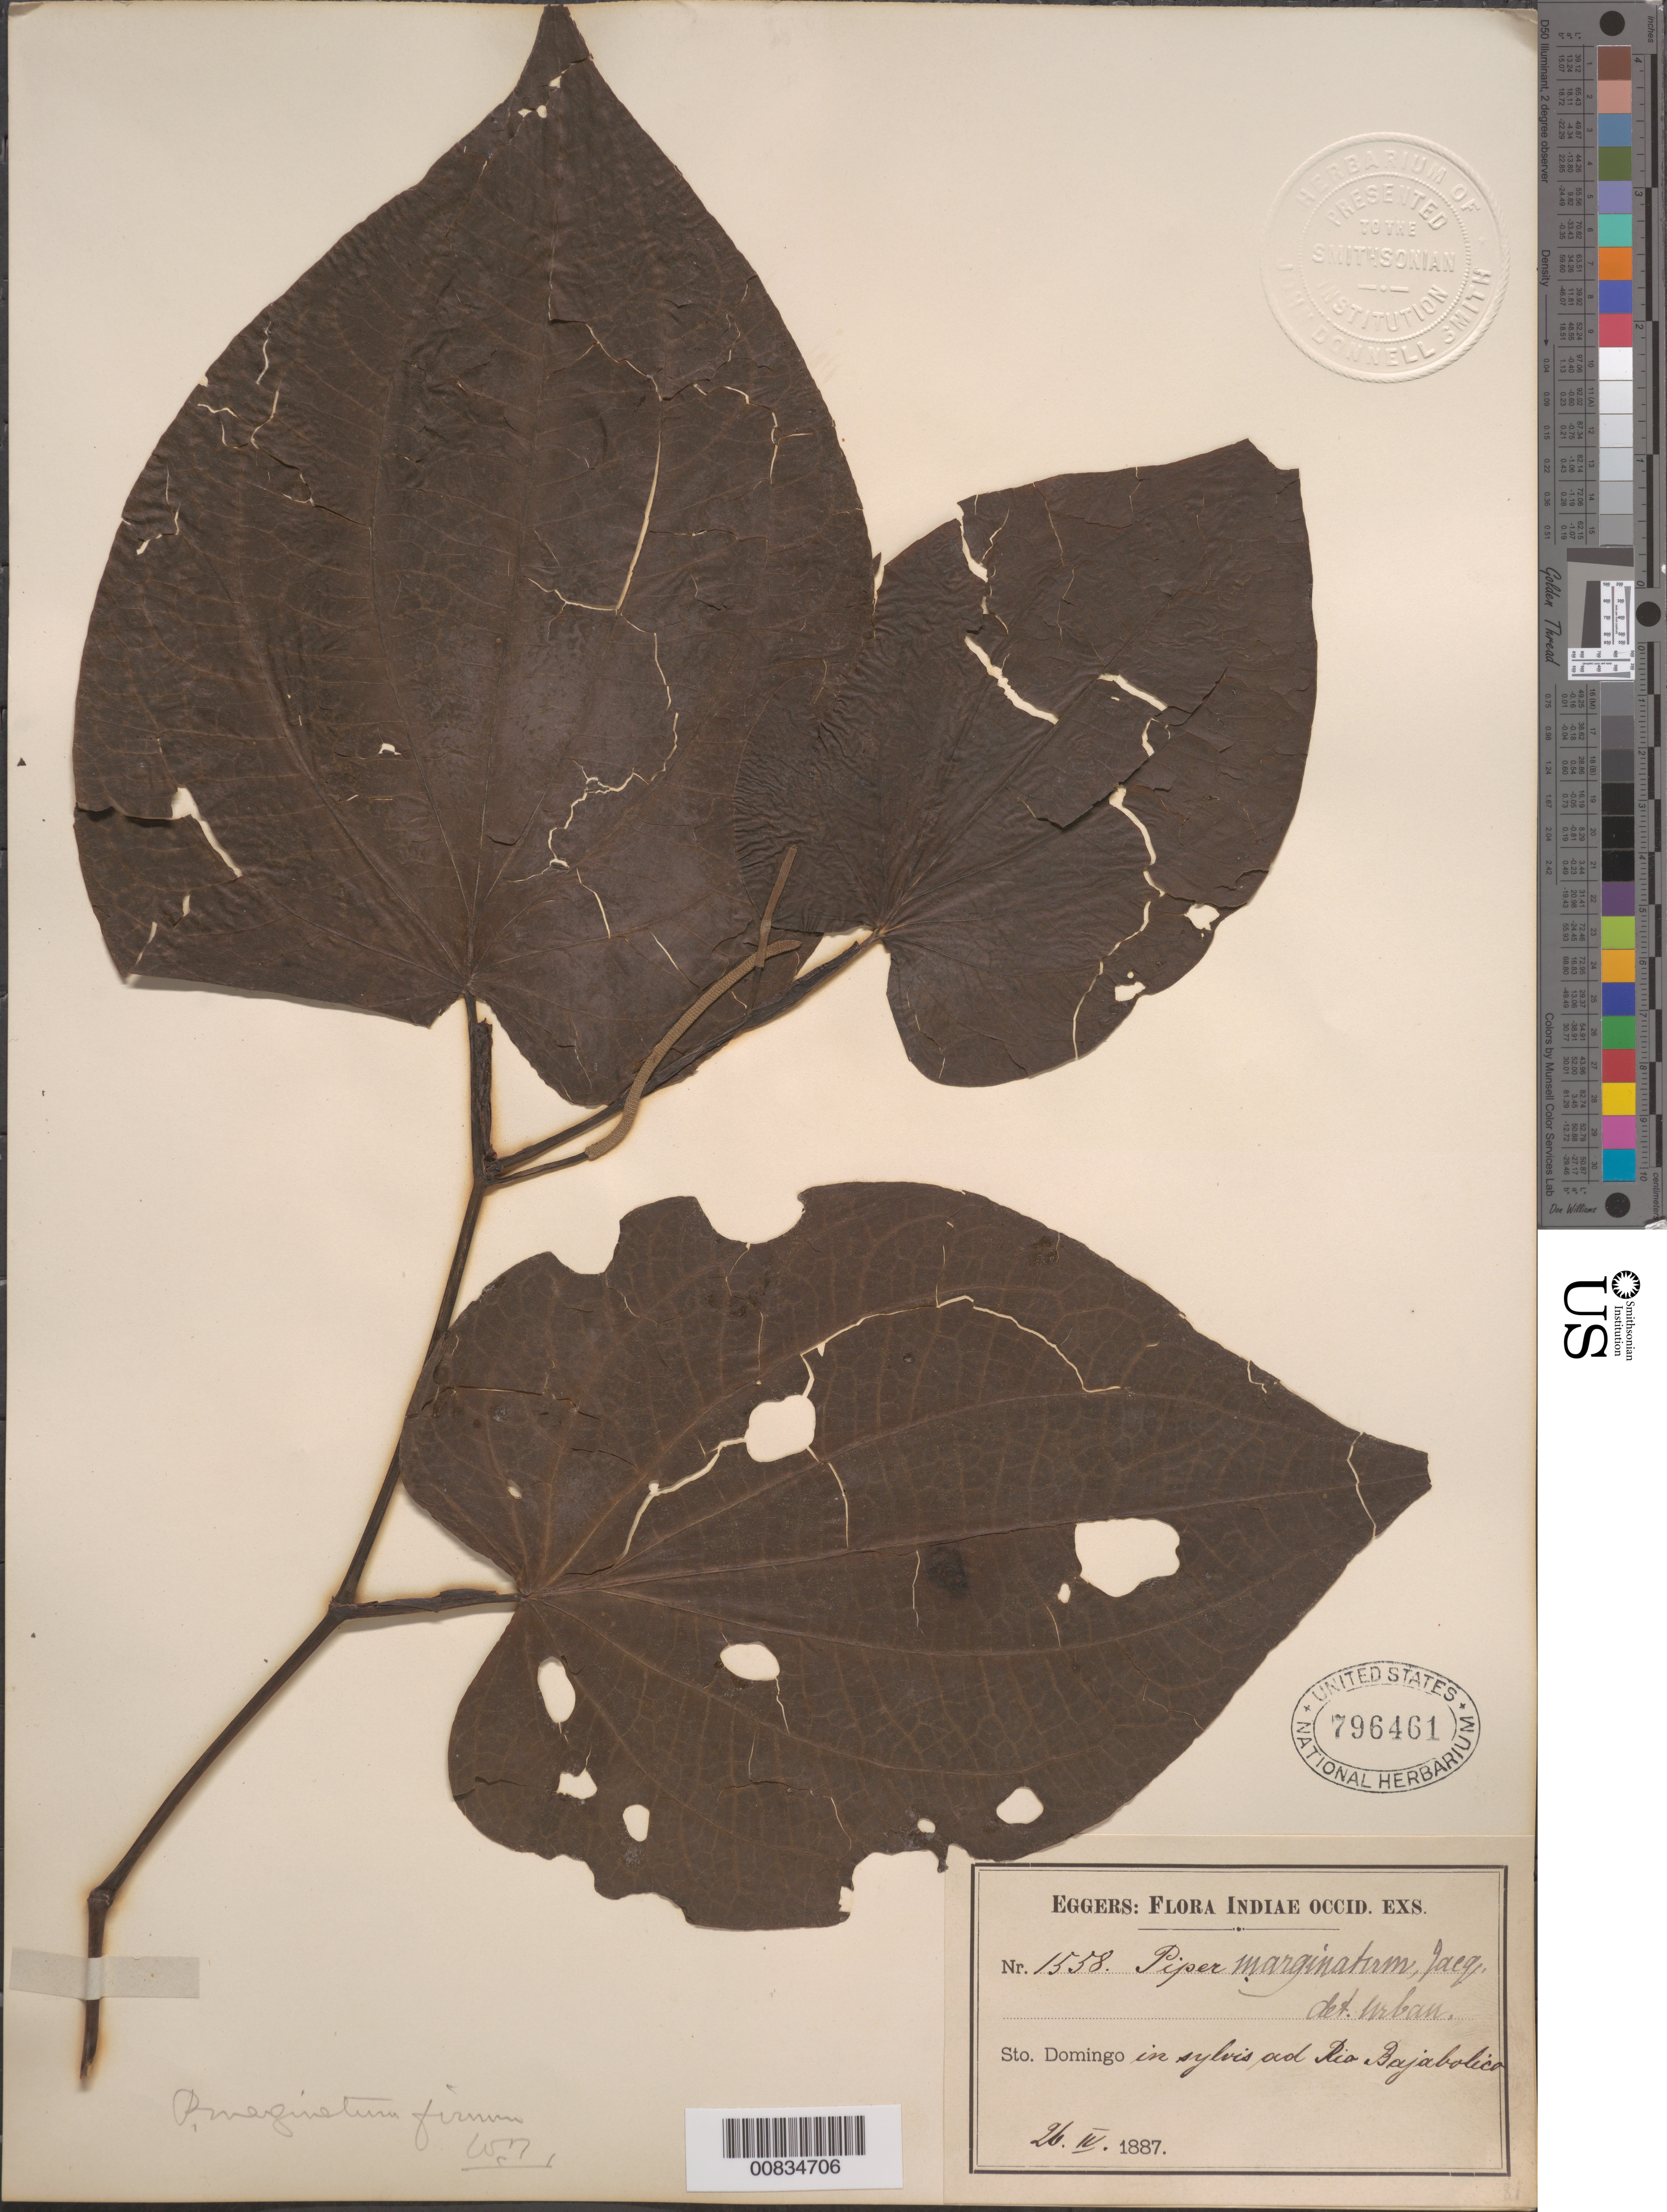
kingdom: Plantae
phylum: Tracheophyta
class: Magnoliopsida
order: Piperales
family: Piperaceae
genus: Piper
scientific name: Piper marginatum var. domatiiferum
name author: Trel.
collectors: H. F. A. von Eggers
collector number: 1558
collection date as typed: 26 Apr 1887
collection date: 1887-04-26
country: Dominican Republic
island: Hispaniola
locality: Sto. Domingo in sylvis ad Río Bajabolico.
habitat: In sylvis ad rio.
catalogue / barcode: US 796461